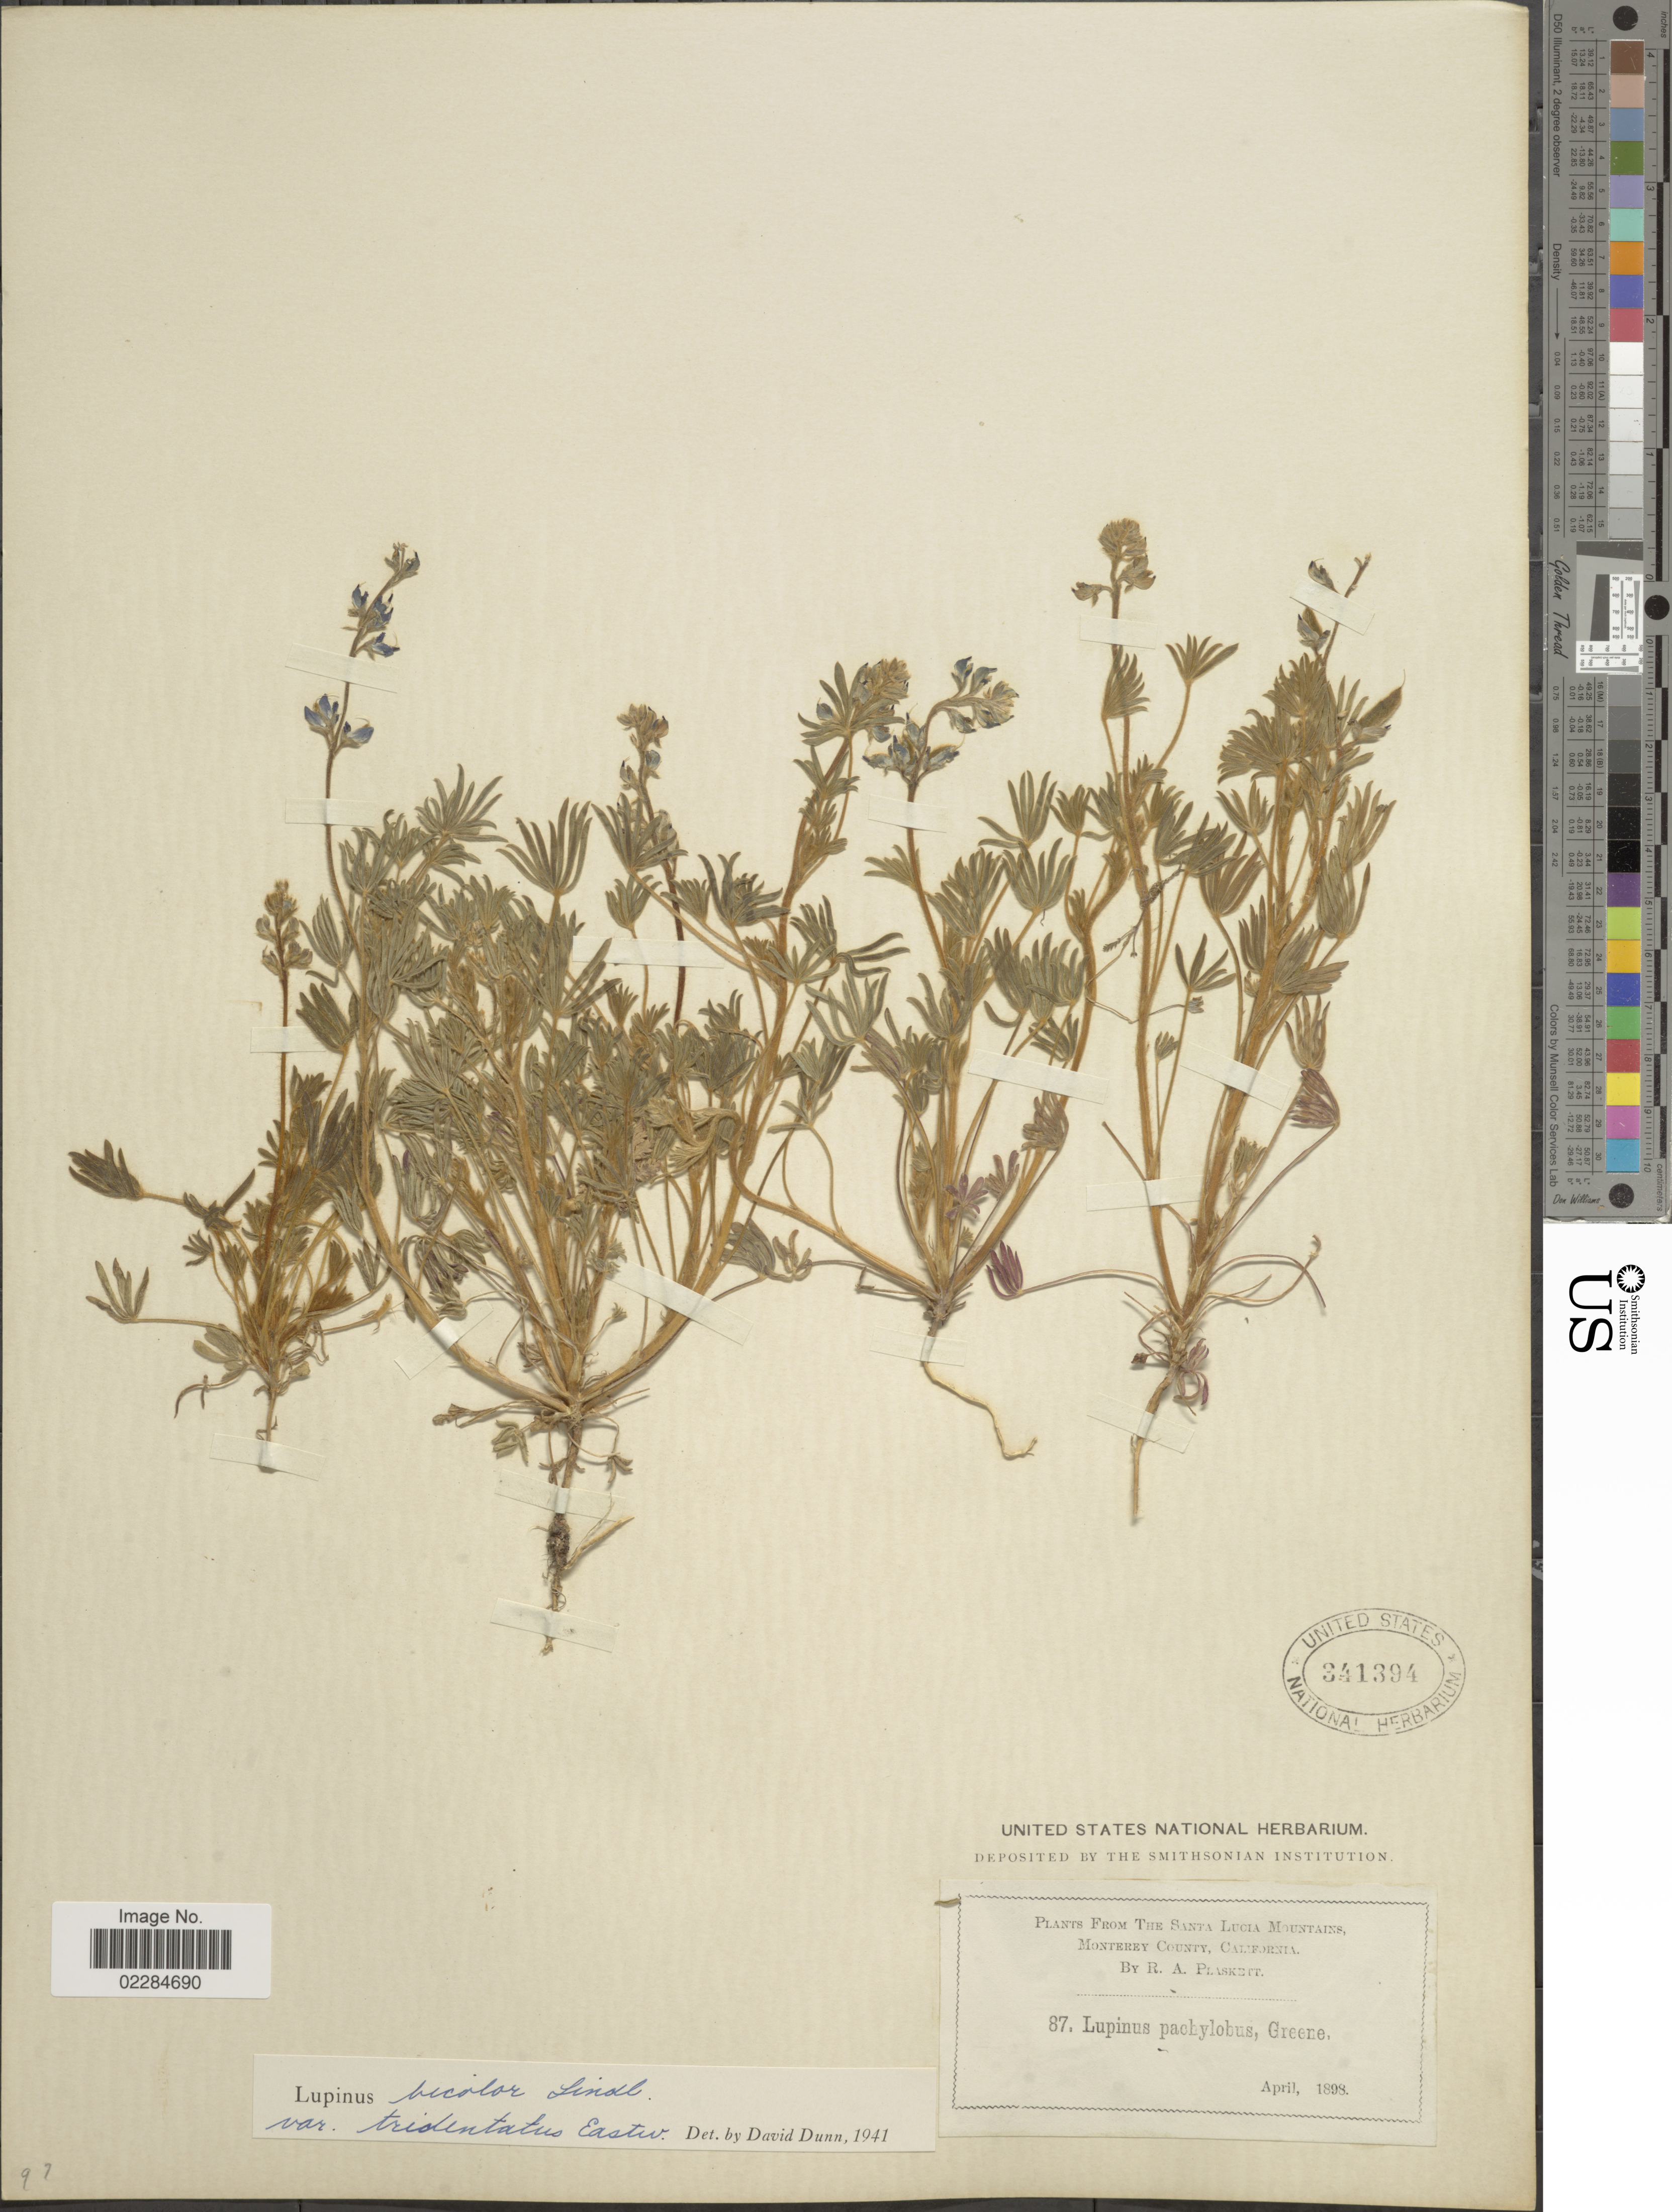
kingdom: Plantae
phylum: Tracheophyta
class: Magnoliopsida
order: Fabales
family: Fabaceae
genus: Lupinus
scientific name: Lupinus bicolor var. tridentatus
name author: Lindl.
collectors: R. Plaskett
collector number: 87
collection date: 1898-04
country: United States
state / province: California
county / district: Monterey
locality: Santa Lucia Mountains, Monterey County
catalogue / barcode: US 341394